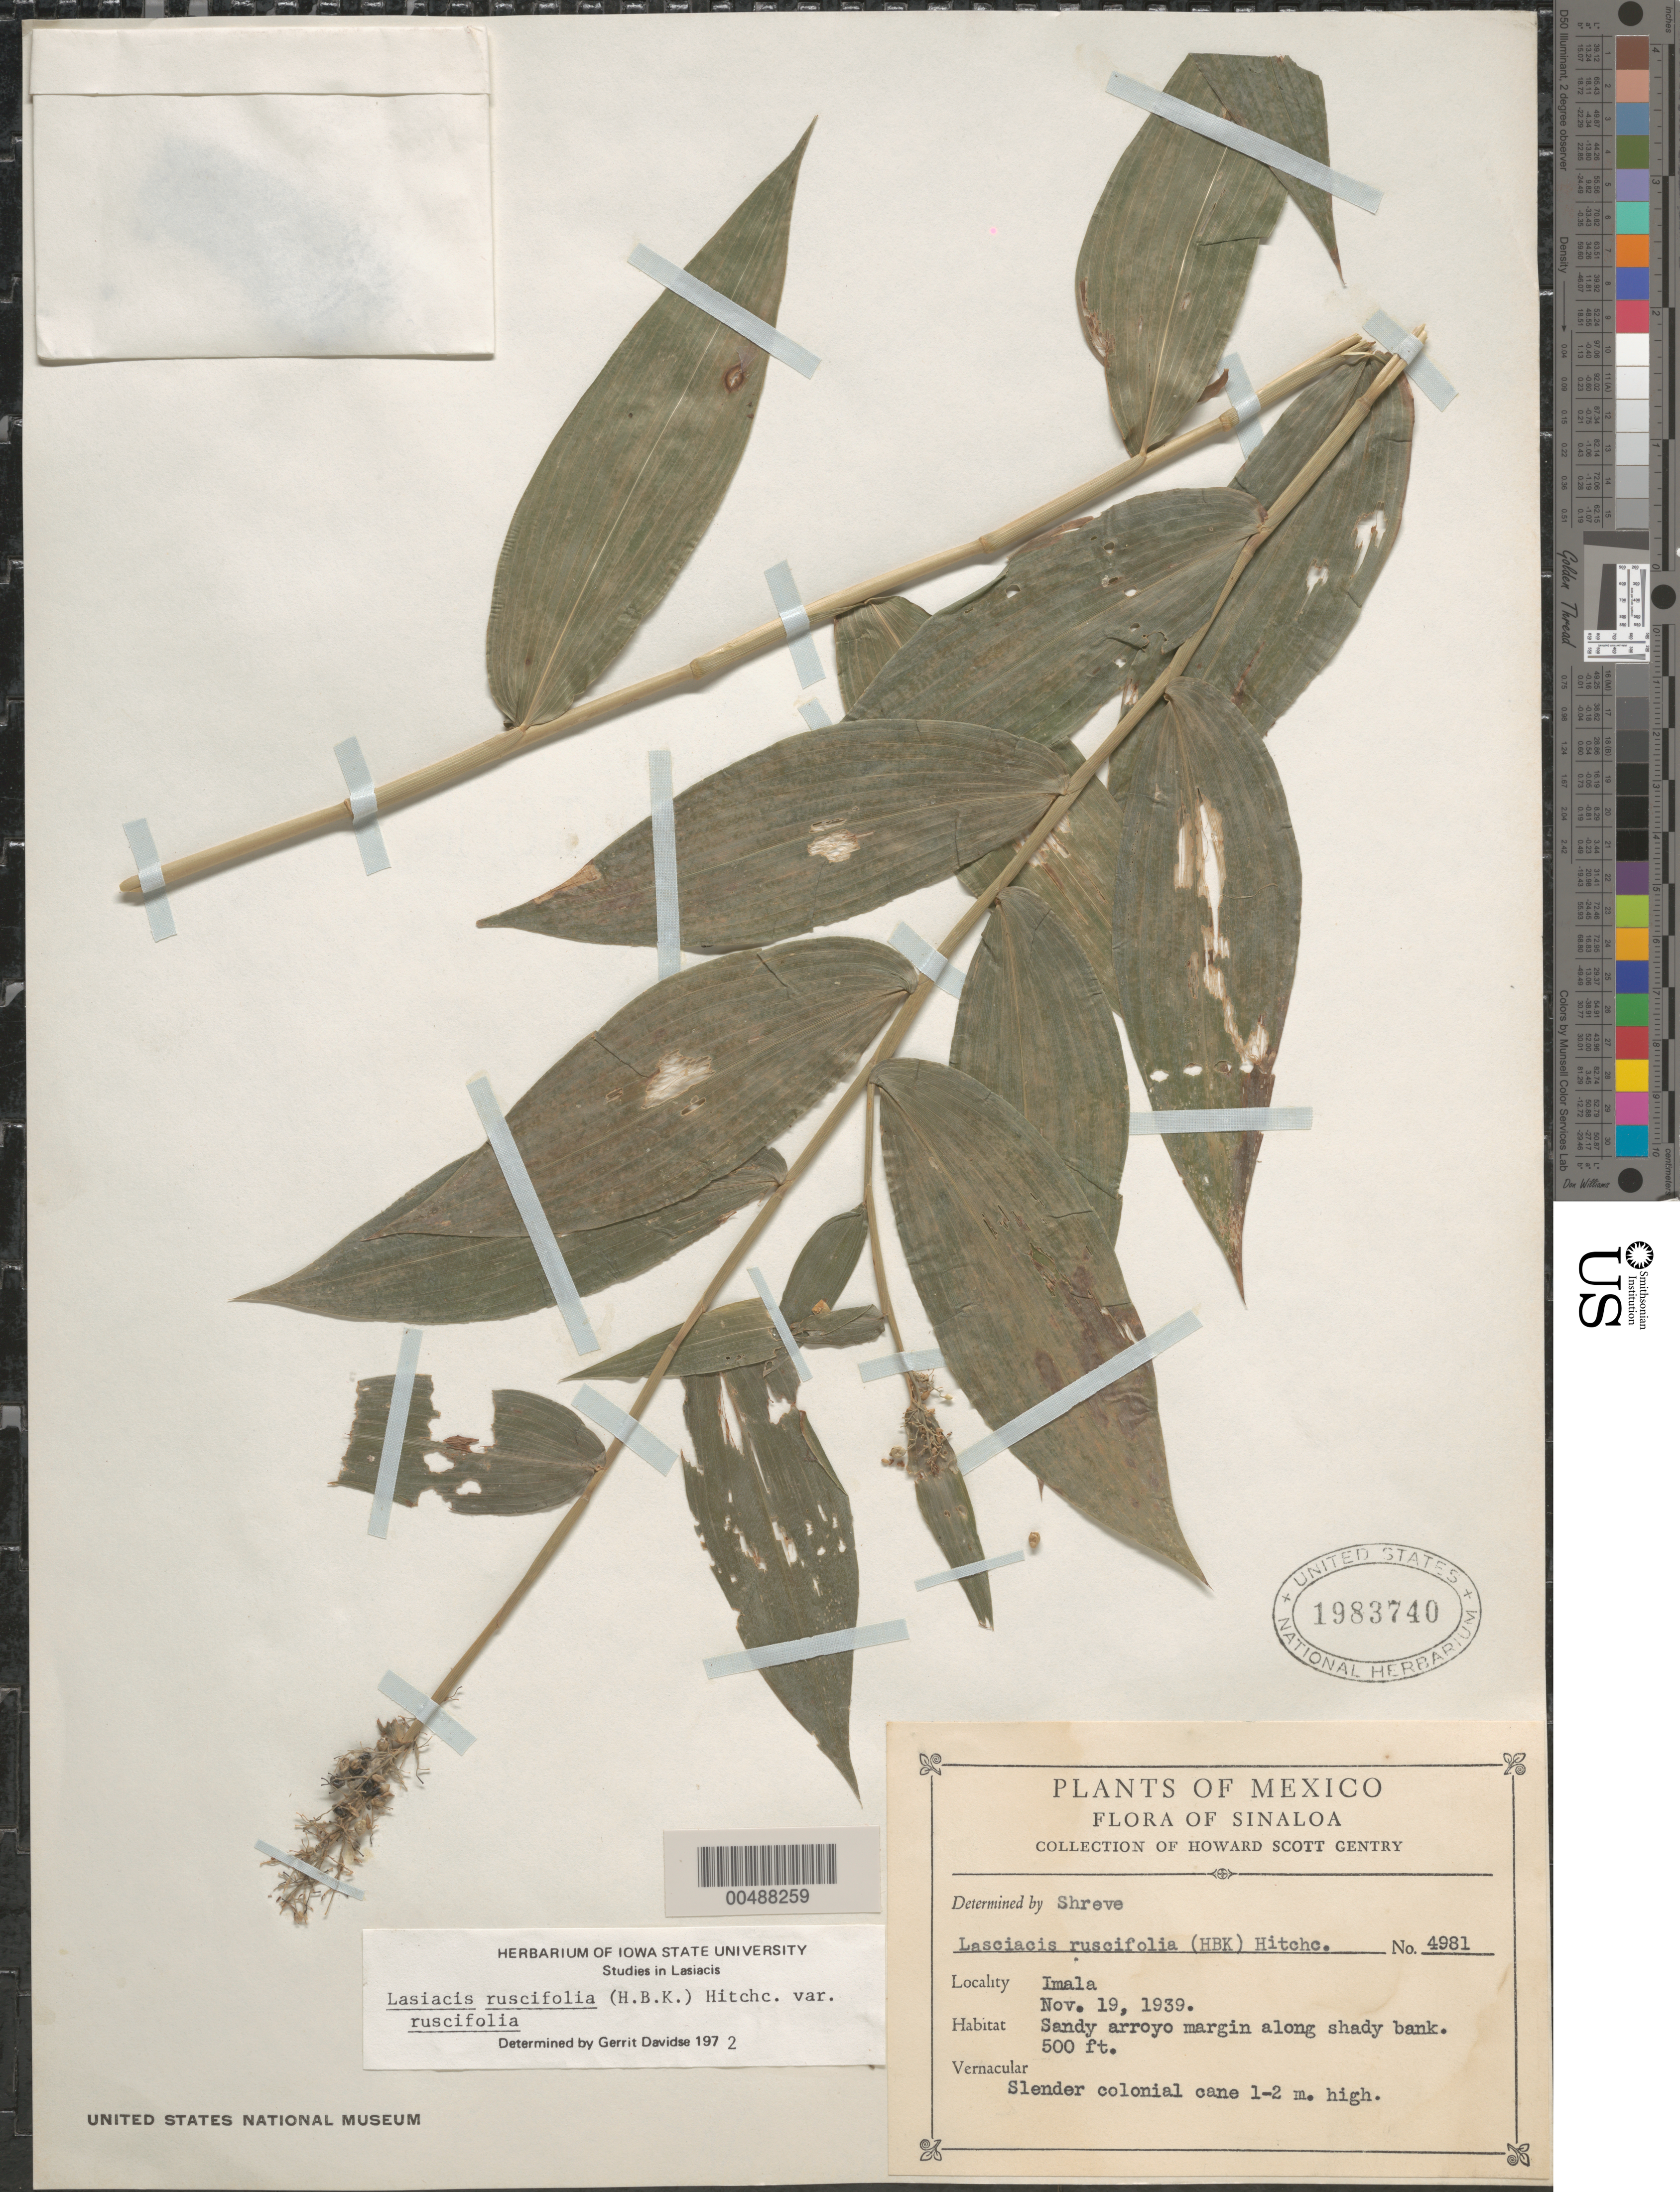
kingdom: Plantae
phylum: Tracheophyta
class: Liliopsida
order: Poales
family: Poaceae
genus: Lasiacis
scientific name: Lasiacis ruscifolia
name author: (Kunth) Hitchc.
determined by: Davidse, Gerrit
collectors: H. S. Gentry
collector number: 4981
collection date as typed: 19 Nov 1939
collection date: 1939-11-19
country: Mexico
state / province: Sinaloa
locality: Imala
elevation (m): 152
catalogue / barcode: US 1983740